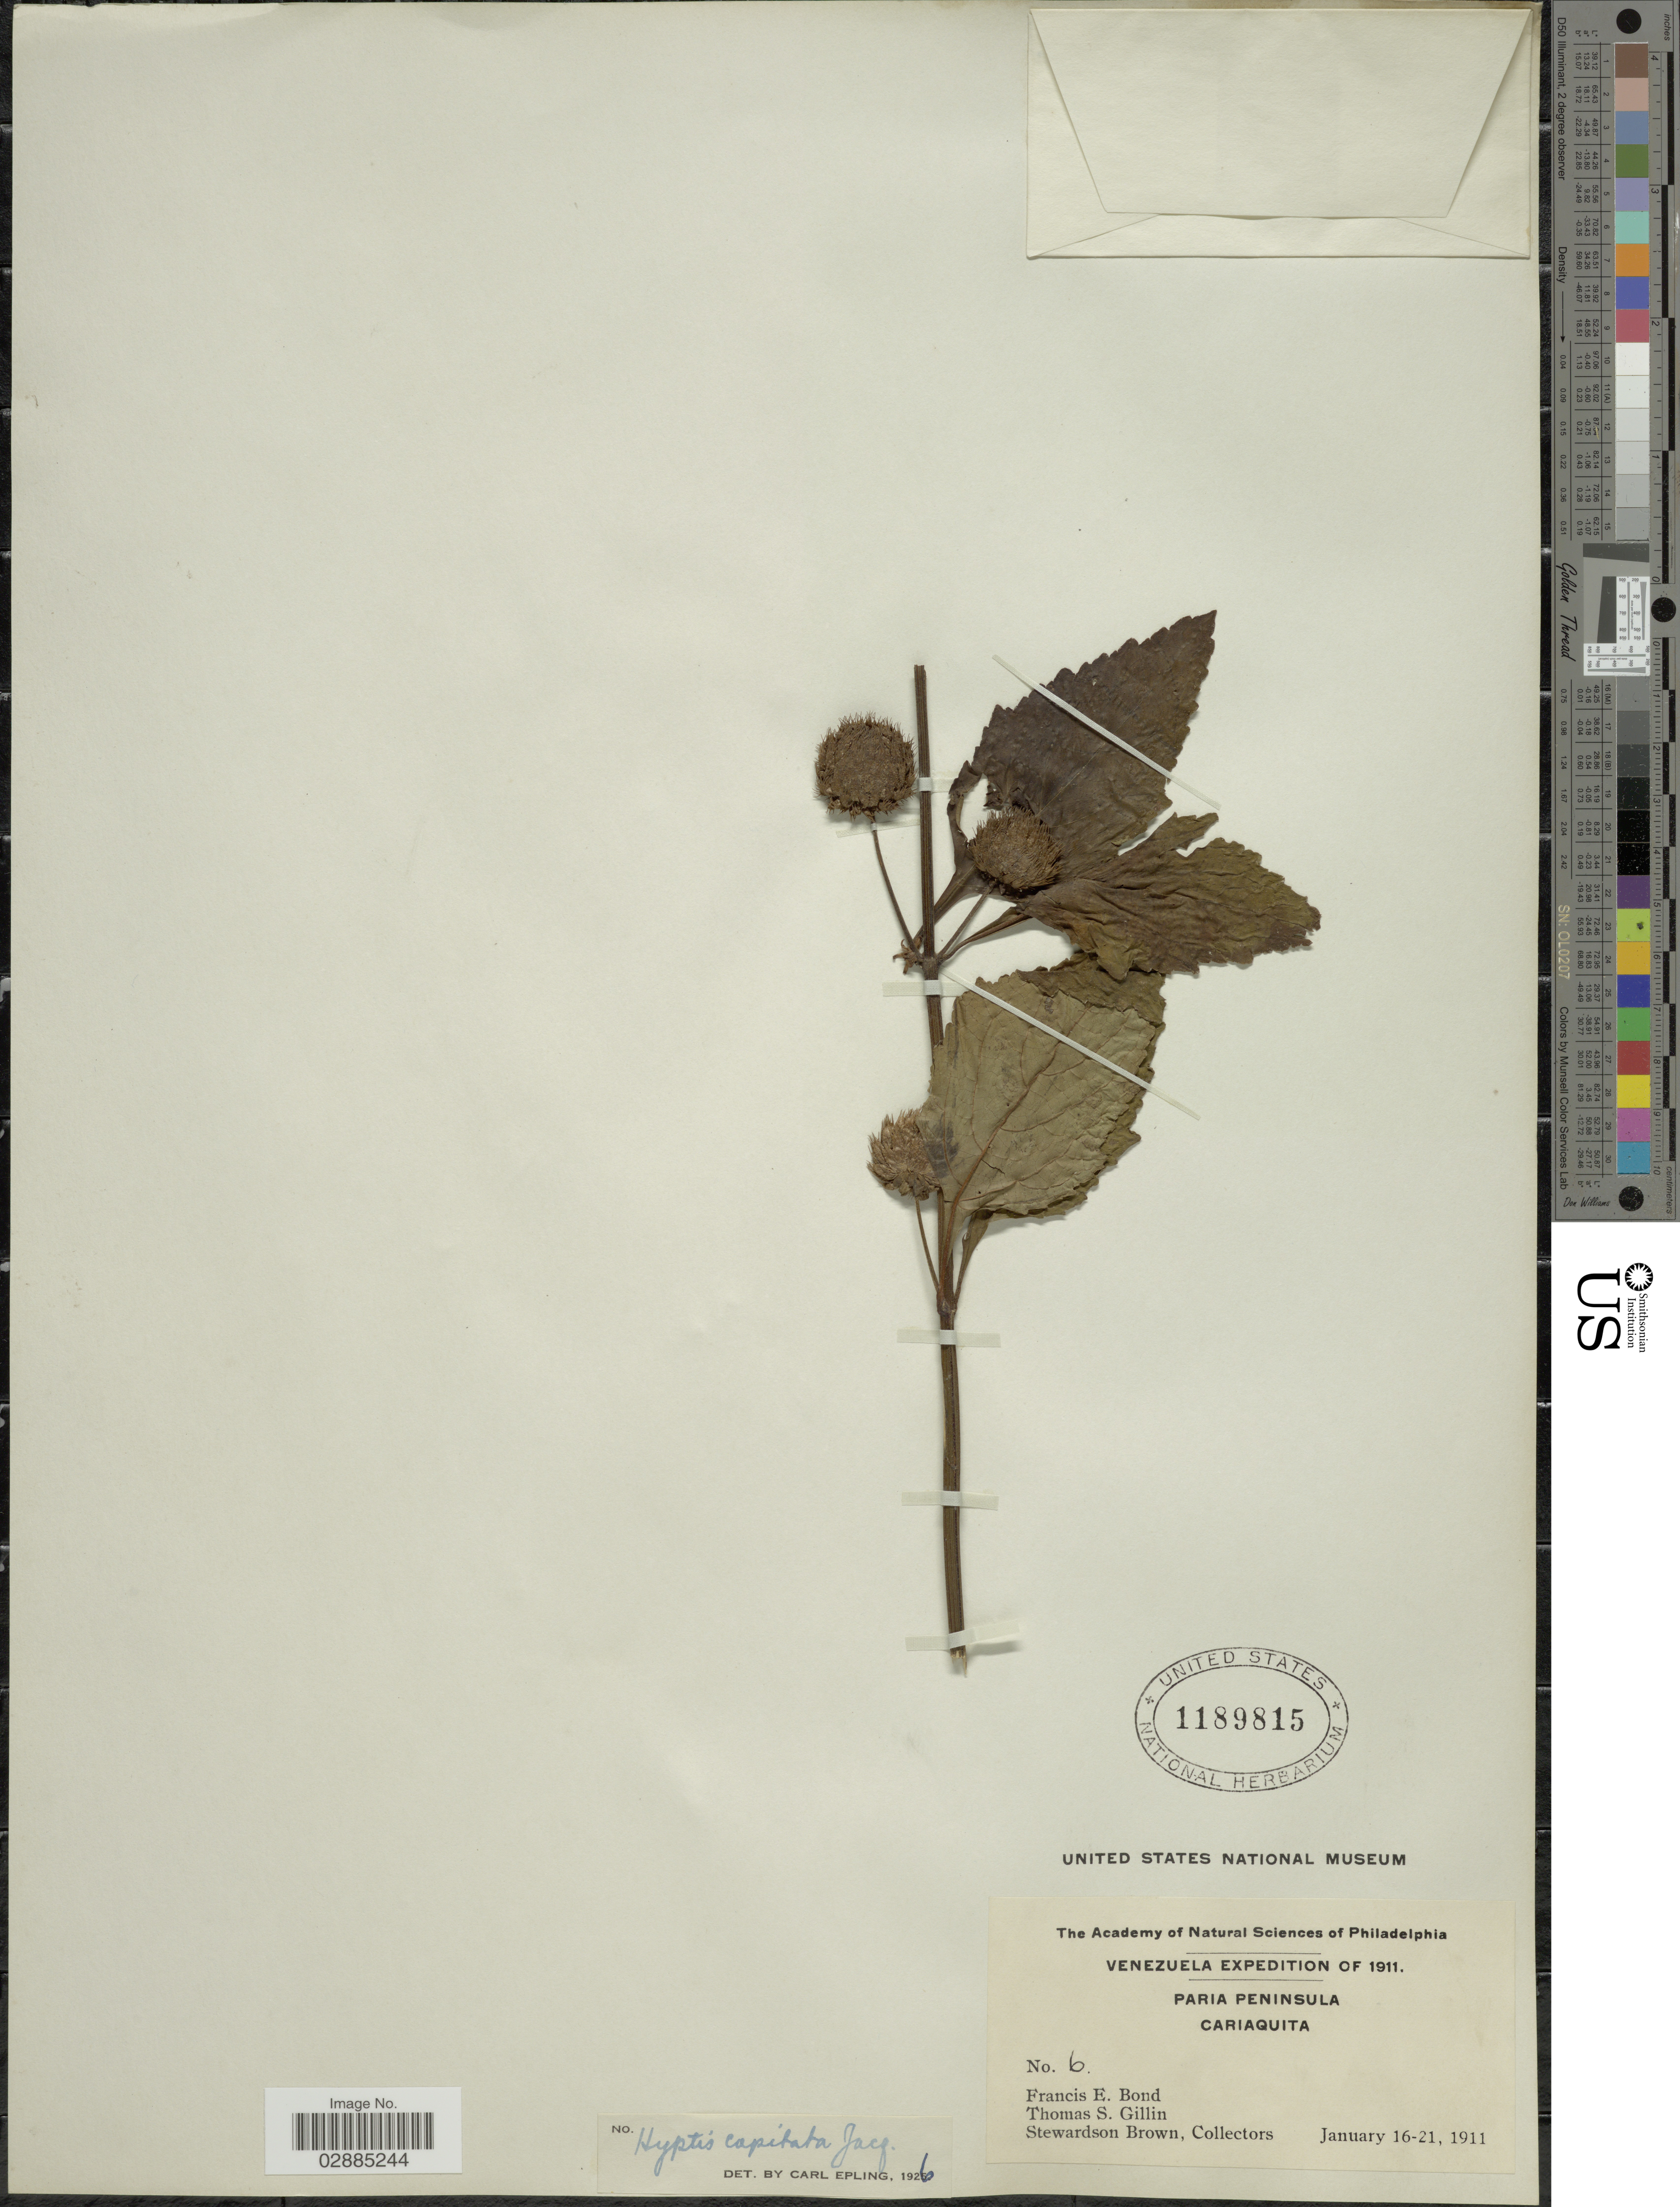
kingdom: Plantae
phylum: Tracheophyta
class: Magnoliopsida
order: Lamiales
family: Lamiaceae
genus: Hyptis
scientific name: Hyptis capitata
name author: Jacq.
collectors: F. Bond, T. Gillin & S. Brown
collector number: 6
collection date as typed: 16-21 January 1911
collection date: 1911-01-16/1911-01-21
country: Venezuela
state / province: Sucre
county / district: Valdez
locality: Paria Peninsula, Cariaquito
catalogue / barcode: US 1189815